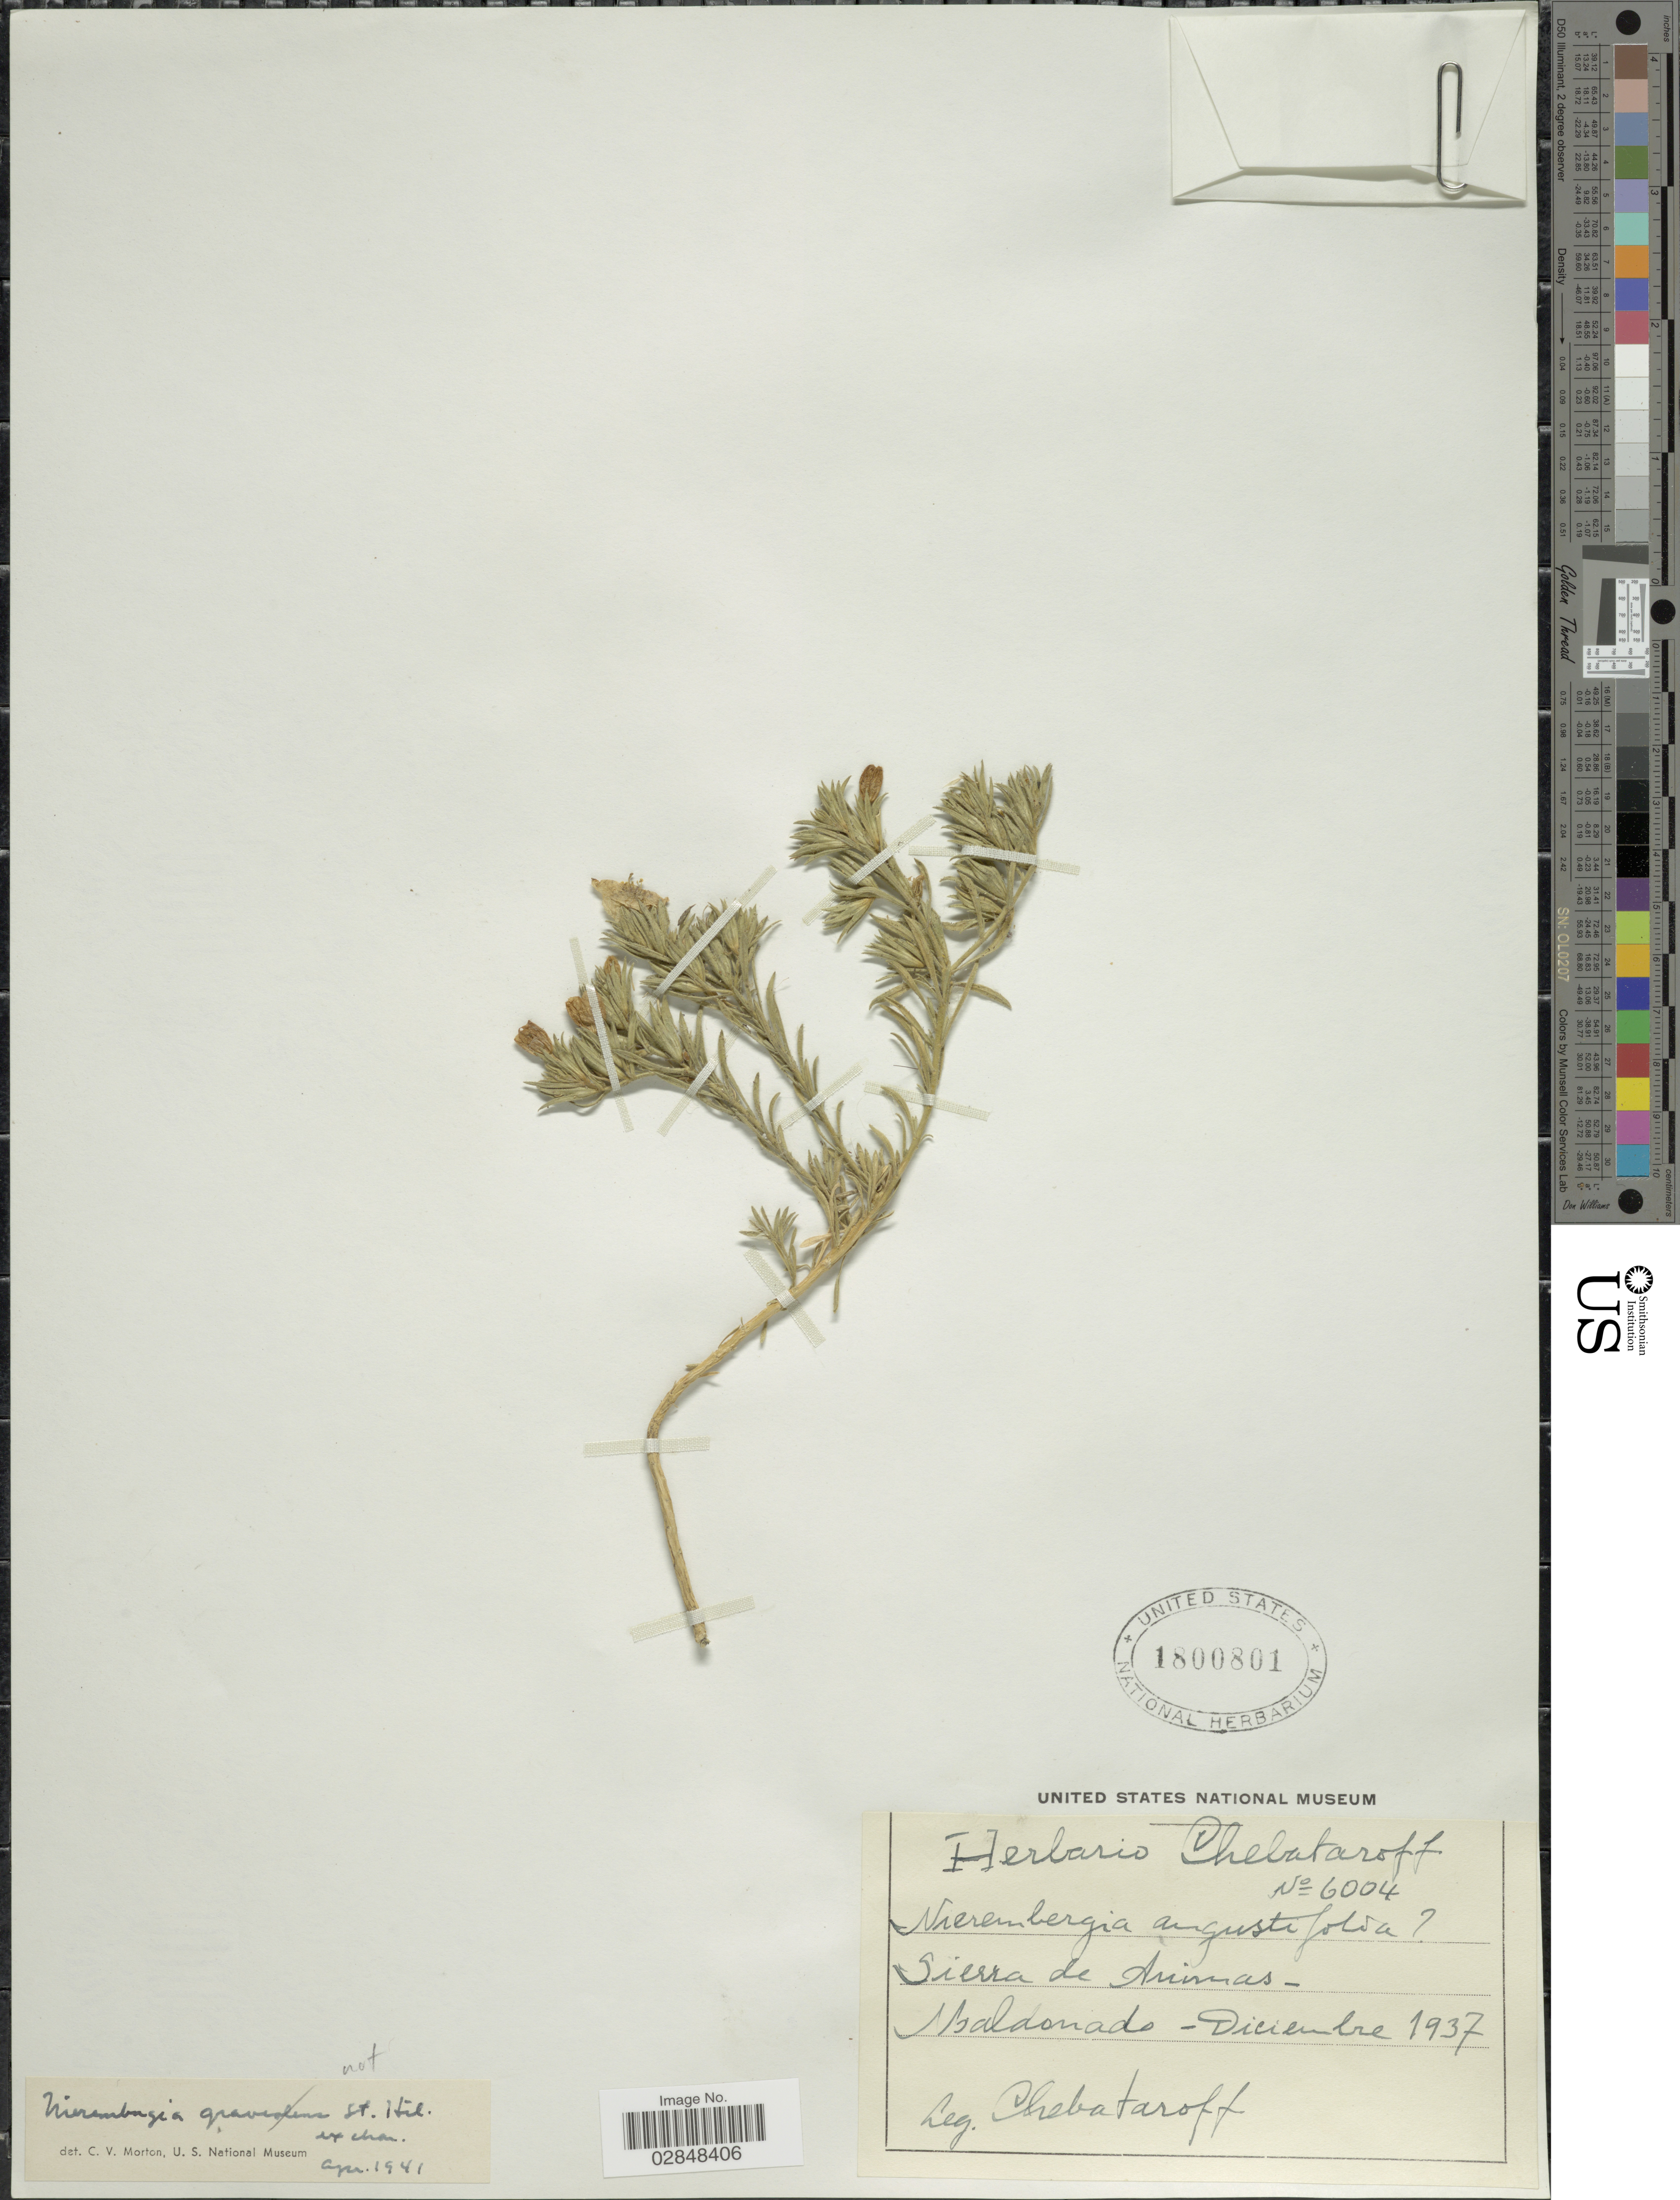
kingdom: Plantae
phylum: Tracheophyta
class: Magnoliopsida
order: Solanales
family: Solanaceae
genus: Nierembergia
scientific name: Nierembergia sp.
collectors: Chebataroff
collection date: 1937-12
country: Uruguay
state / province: Maldonado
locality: Sierra de Animas.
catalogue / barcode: US 1800801